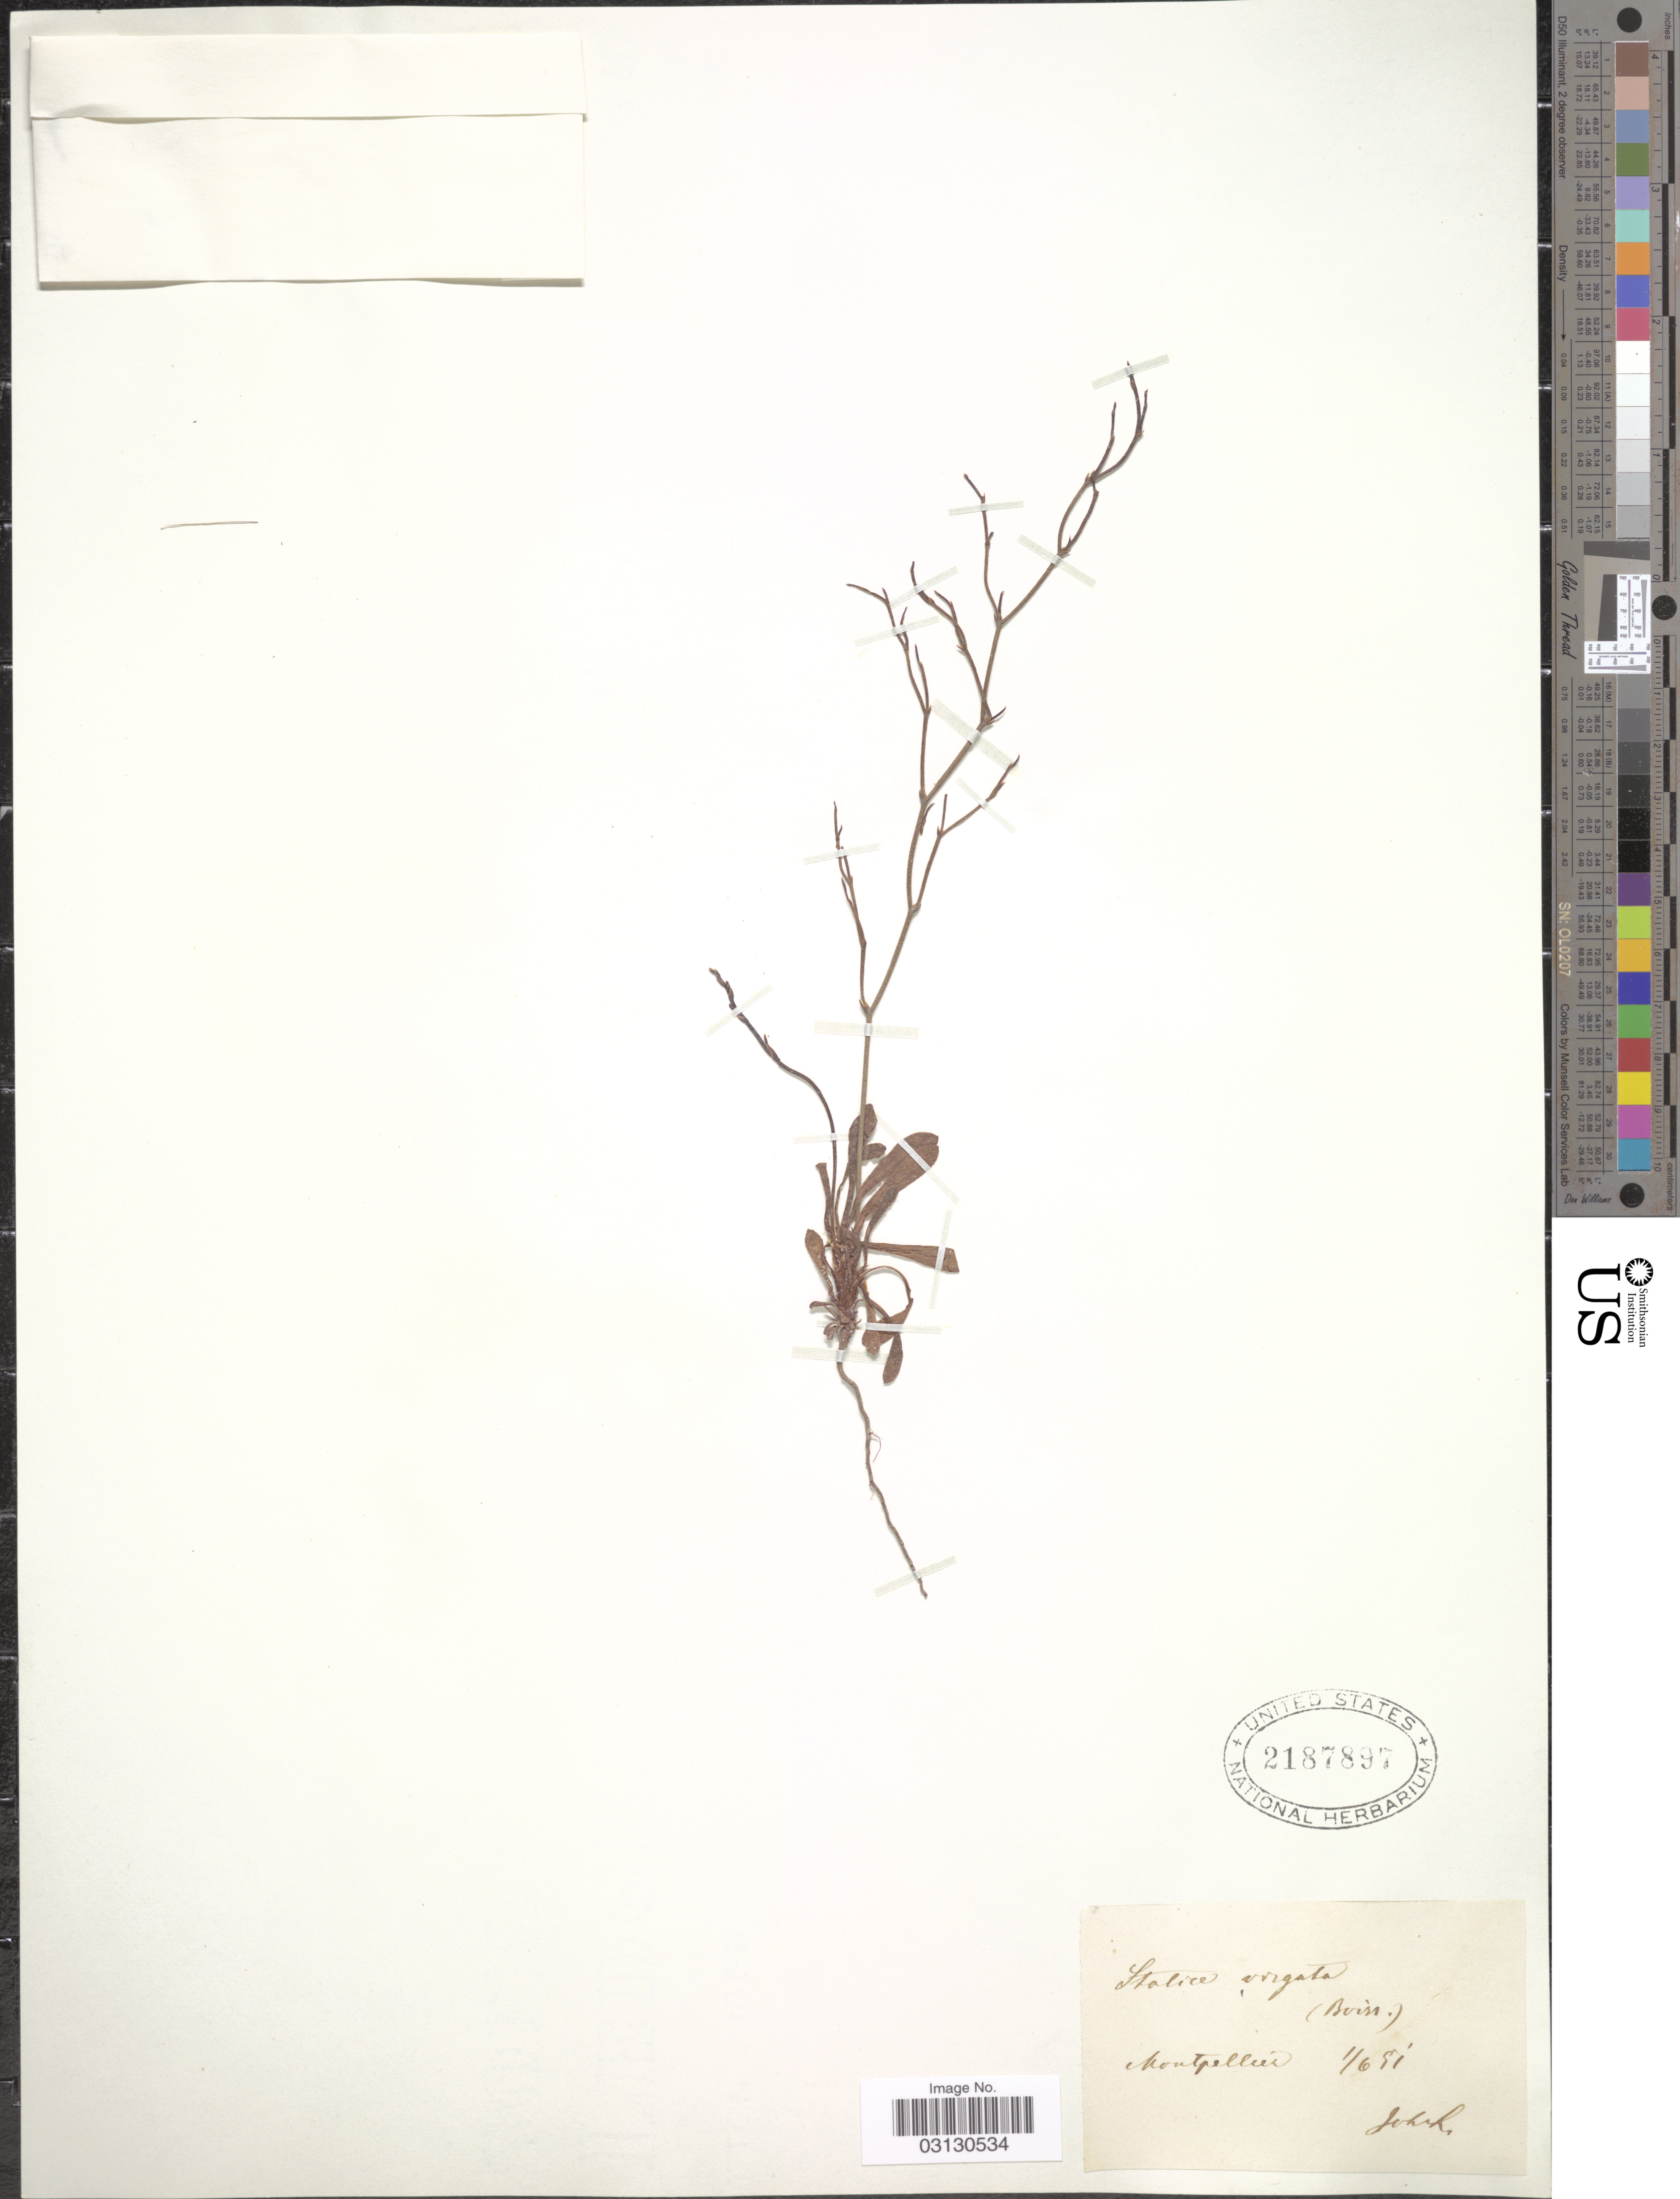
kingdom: Plantae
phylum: Tracheophyta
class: Magnoliopsida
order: Caryophyllales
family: Plumbaginaceae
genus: Limonium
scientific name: Limonium virgatum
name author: (Willd.) Fourr.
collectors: Johrh.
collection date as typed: Transcribed d/m/y: 1/6/51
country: France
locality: Montpellier.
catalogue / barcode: US 2187897